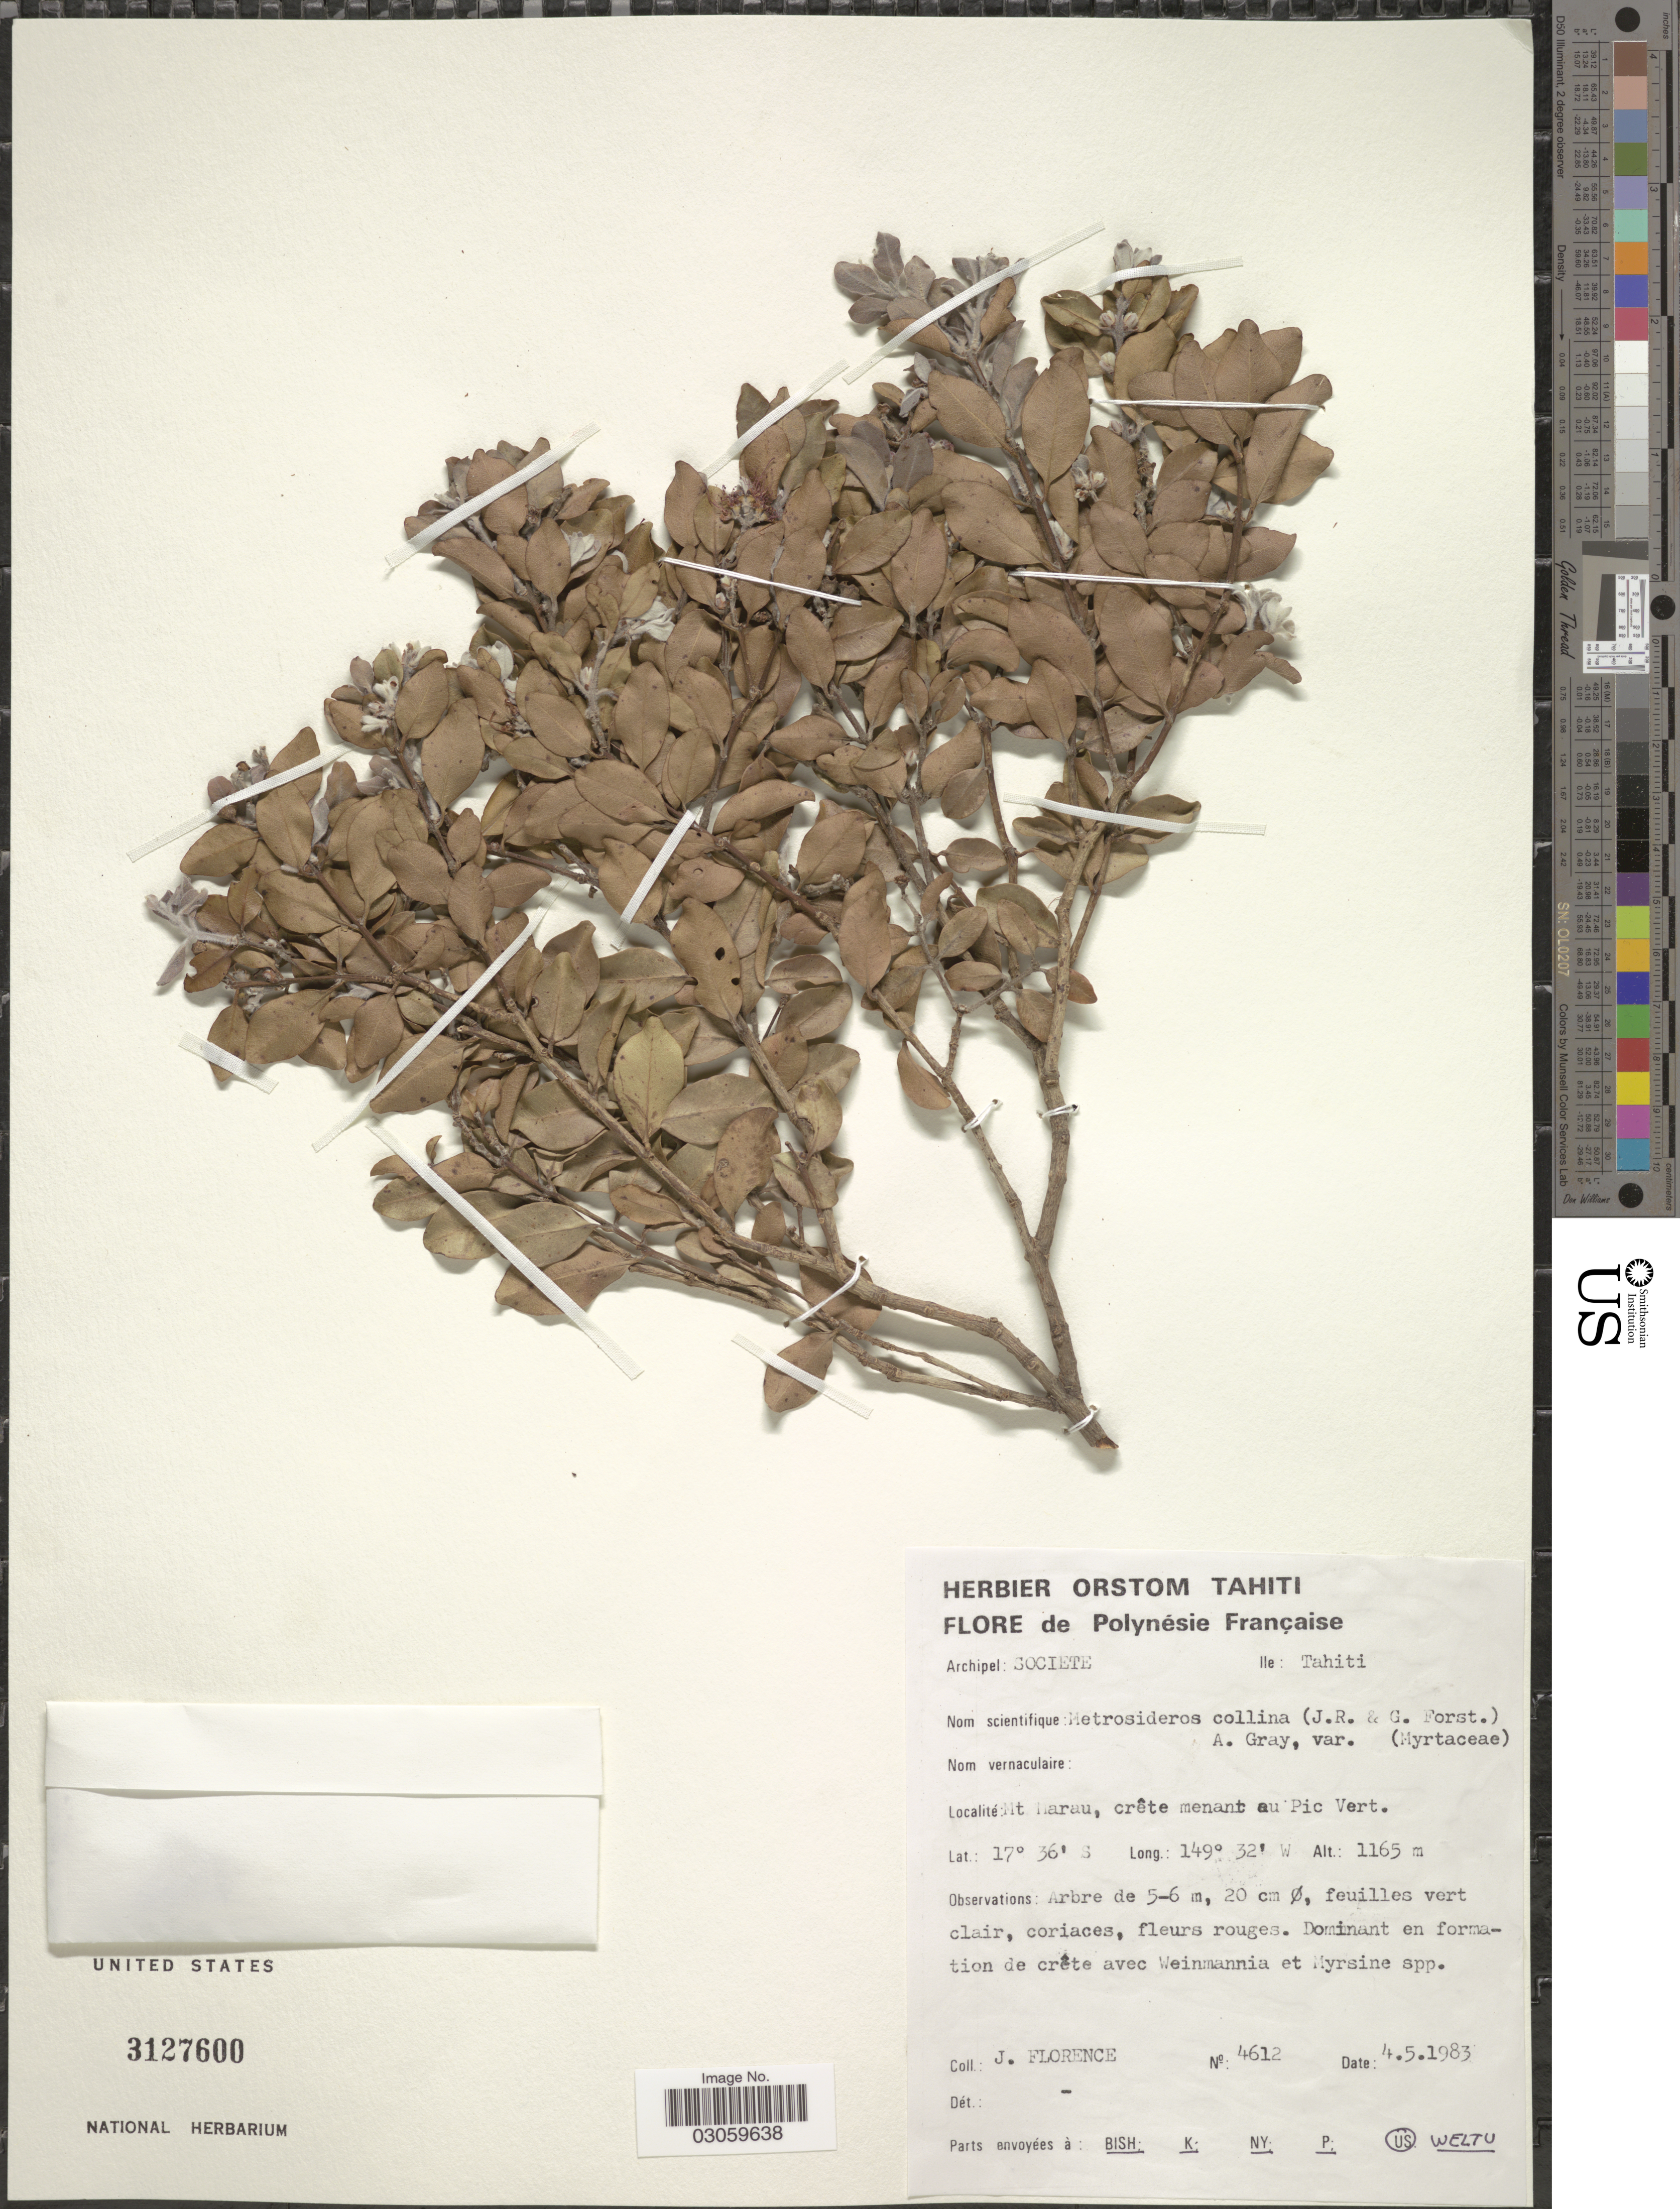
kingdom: Plantae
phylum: Tracheophyta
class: Magnoliopsida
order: Myrtales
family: Myrtaceae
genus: Metrosideros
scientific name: Metrosideros collina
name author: (J.R. Forst. & G. Forst.) A. Gray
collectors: J. Florence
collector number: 4612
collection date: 1983-05-04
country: French Polynesia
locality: Polynésie Française. Archipel: Societe. Ile: Tahiti. Mt. Marau, crête menant au Pic Vert.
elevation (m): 1165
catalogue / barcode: US 3127600